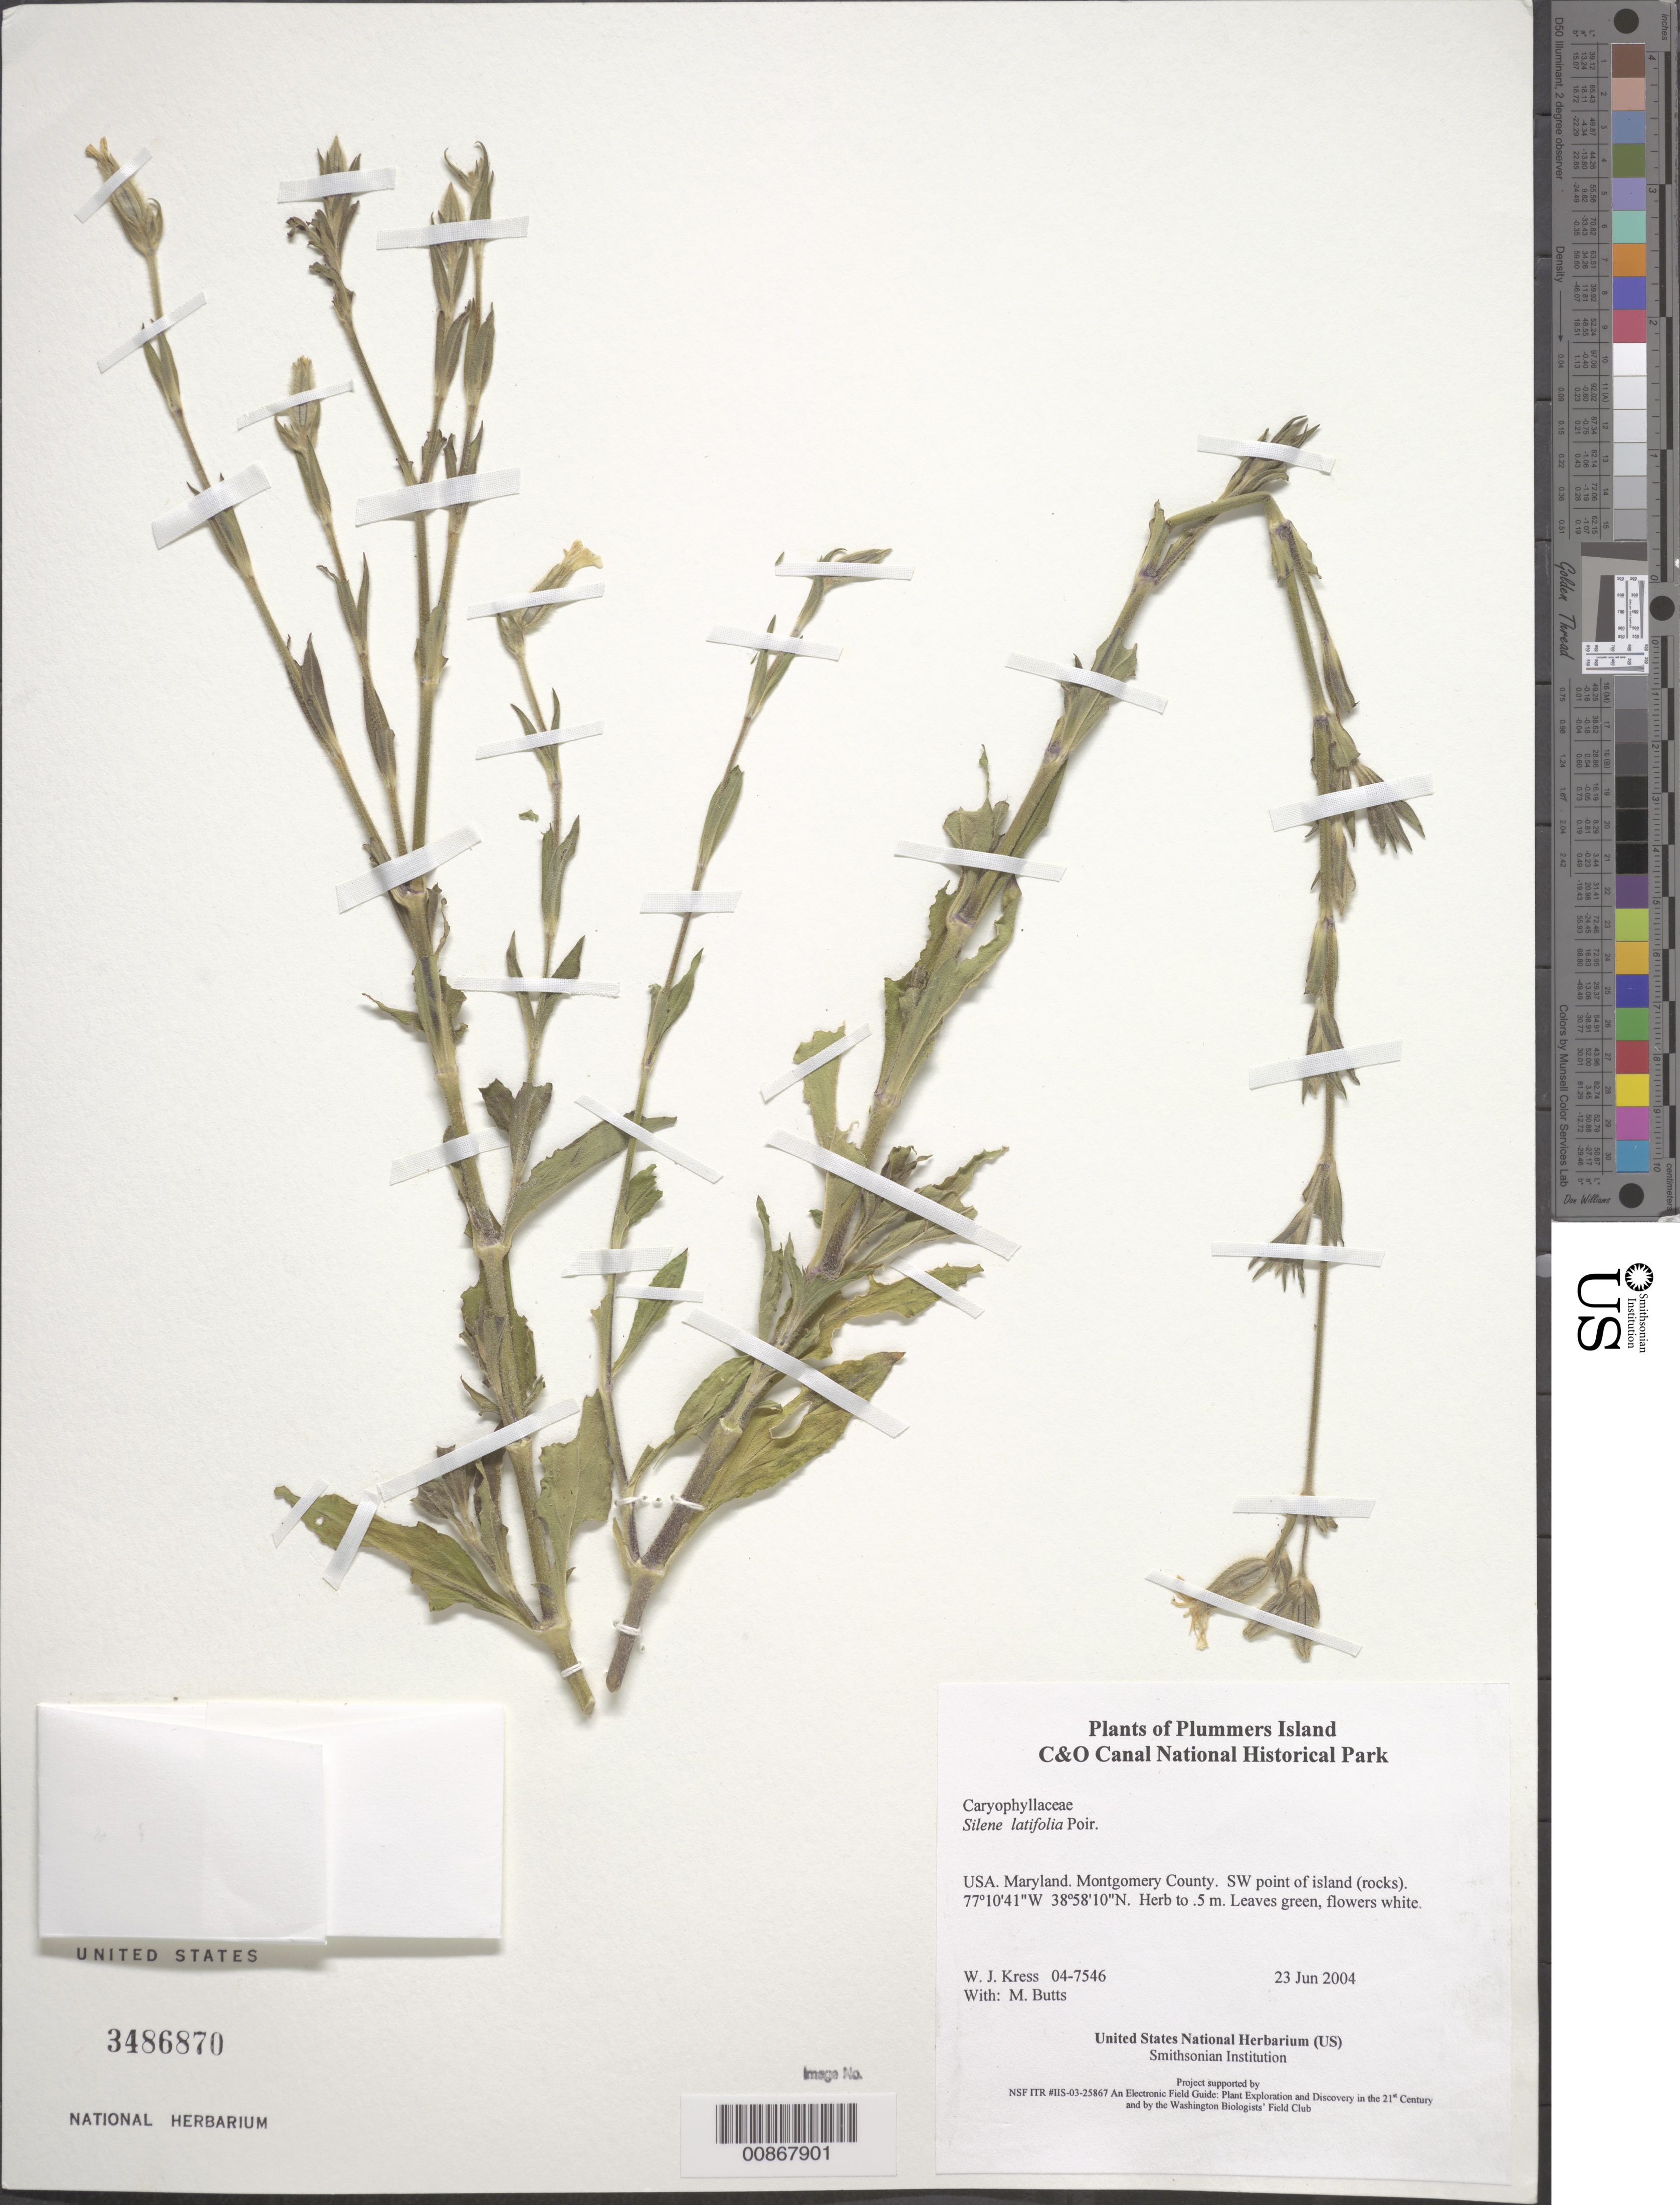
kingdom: Plantae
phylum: Tracheophyta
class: Magnoliopsida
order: Caryophyllales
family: Caryophyllaceae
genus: Silene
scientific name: Silene latifolia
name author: Poir.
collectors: W. J. Kress & M. B. Butts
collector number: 04-7546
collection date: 2004-06-23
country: United States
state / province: Maryland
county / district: Montgomery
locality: Chesapeake and Ohio Canal National Historical Park, Plummers Island, SW point of island (rocks)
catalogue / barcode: US 3486870